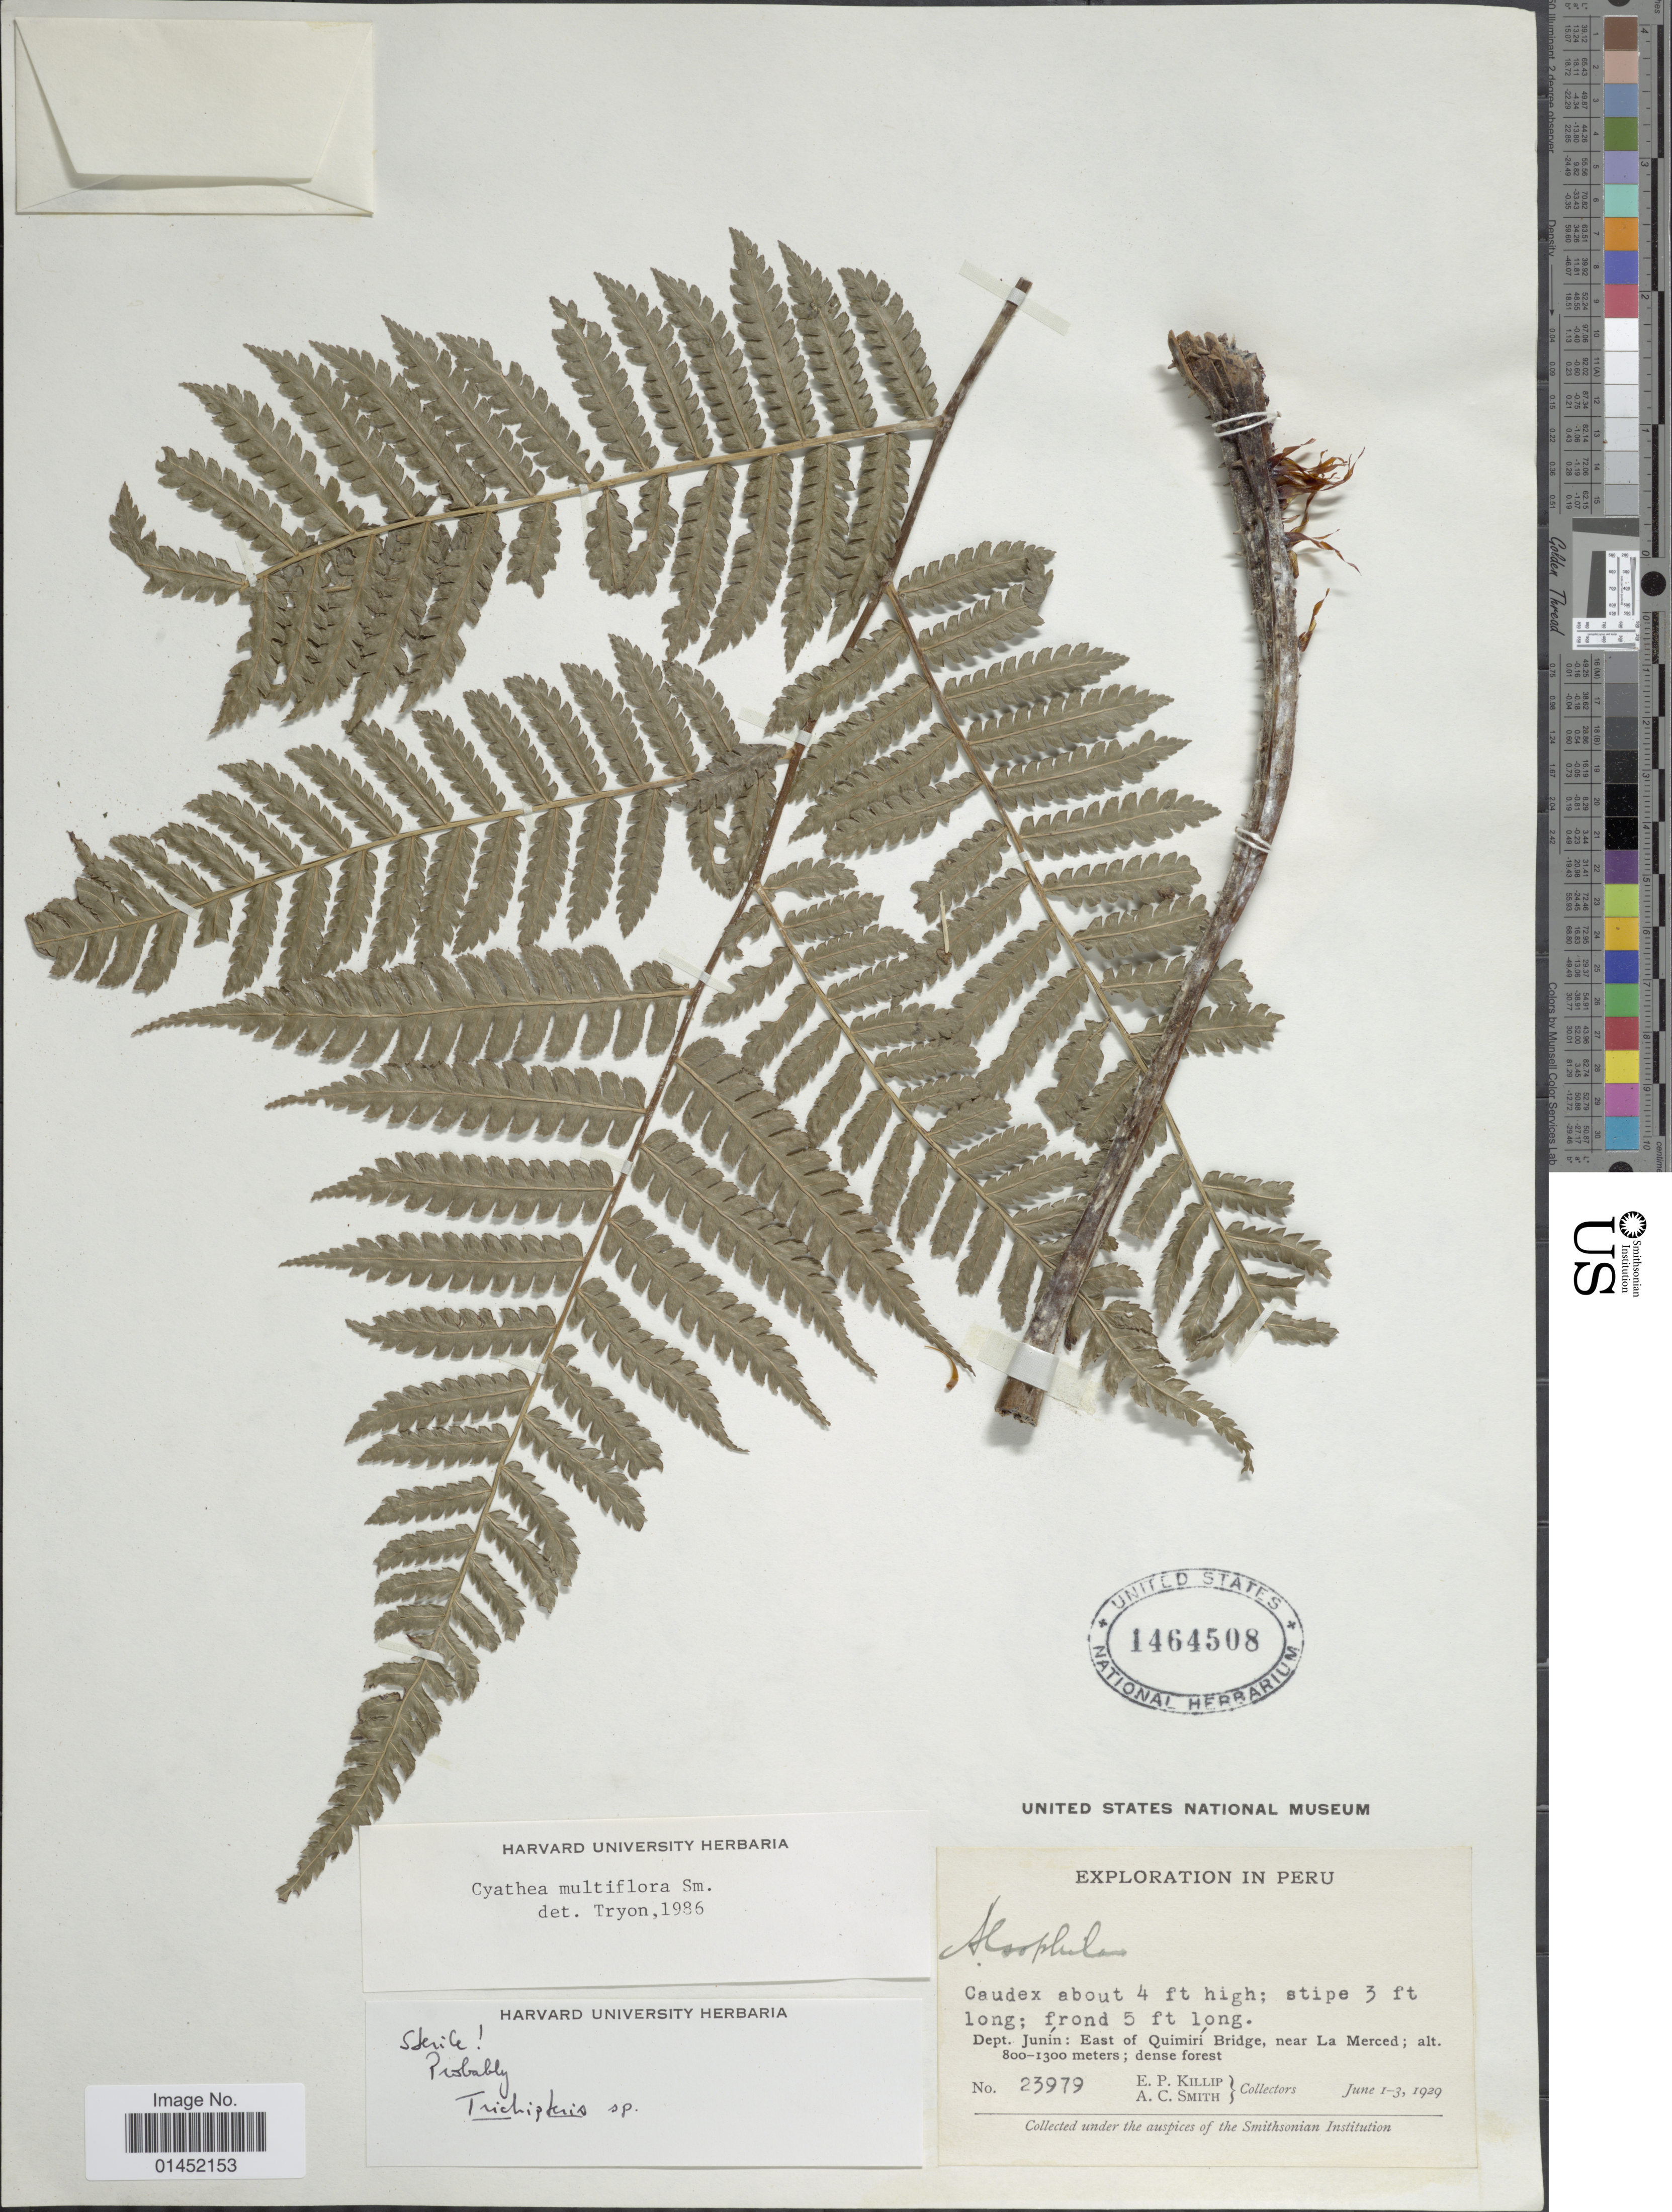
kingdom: Plantae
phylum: Tracheophyta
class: Polypodiopsida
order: Cyatheales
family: Cyatheaceae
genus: Cyathea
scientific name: Cyathea multiflora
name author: Sm.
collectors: E. P. Killip & A. C. Smith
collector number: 23979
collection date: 1929-06-01/1929-06-03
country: Peru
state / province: Junín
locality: Dpt. Junín: East of Quimirí Bridge, near La Merced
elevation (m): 800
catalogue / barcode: US 1464508